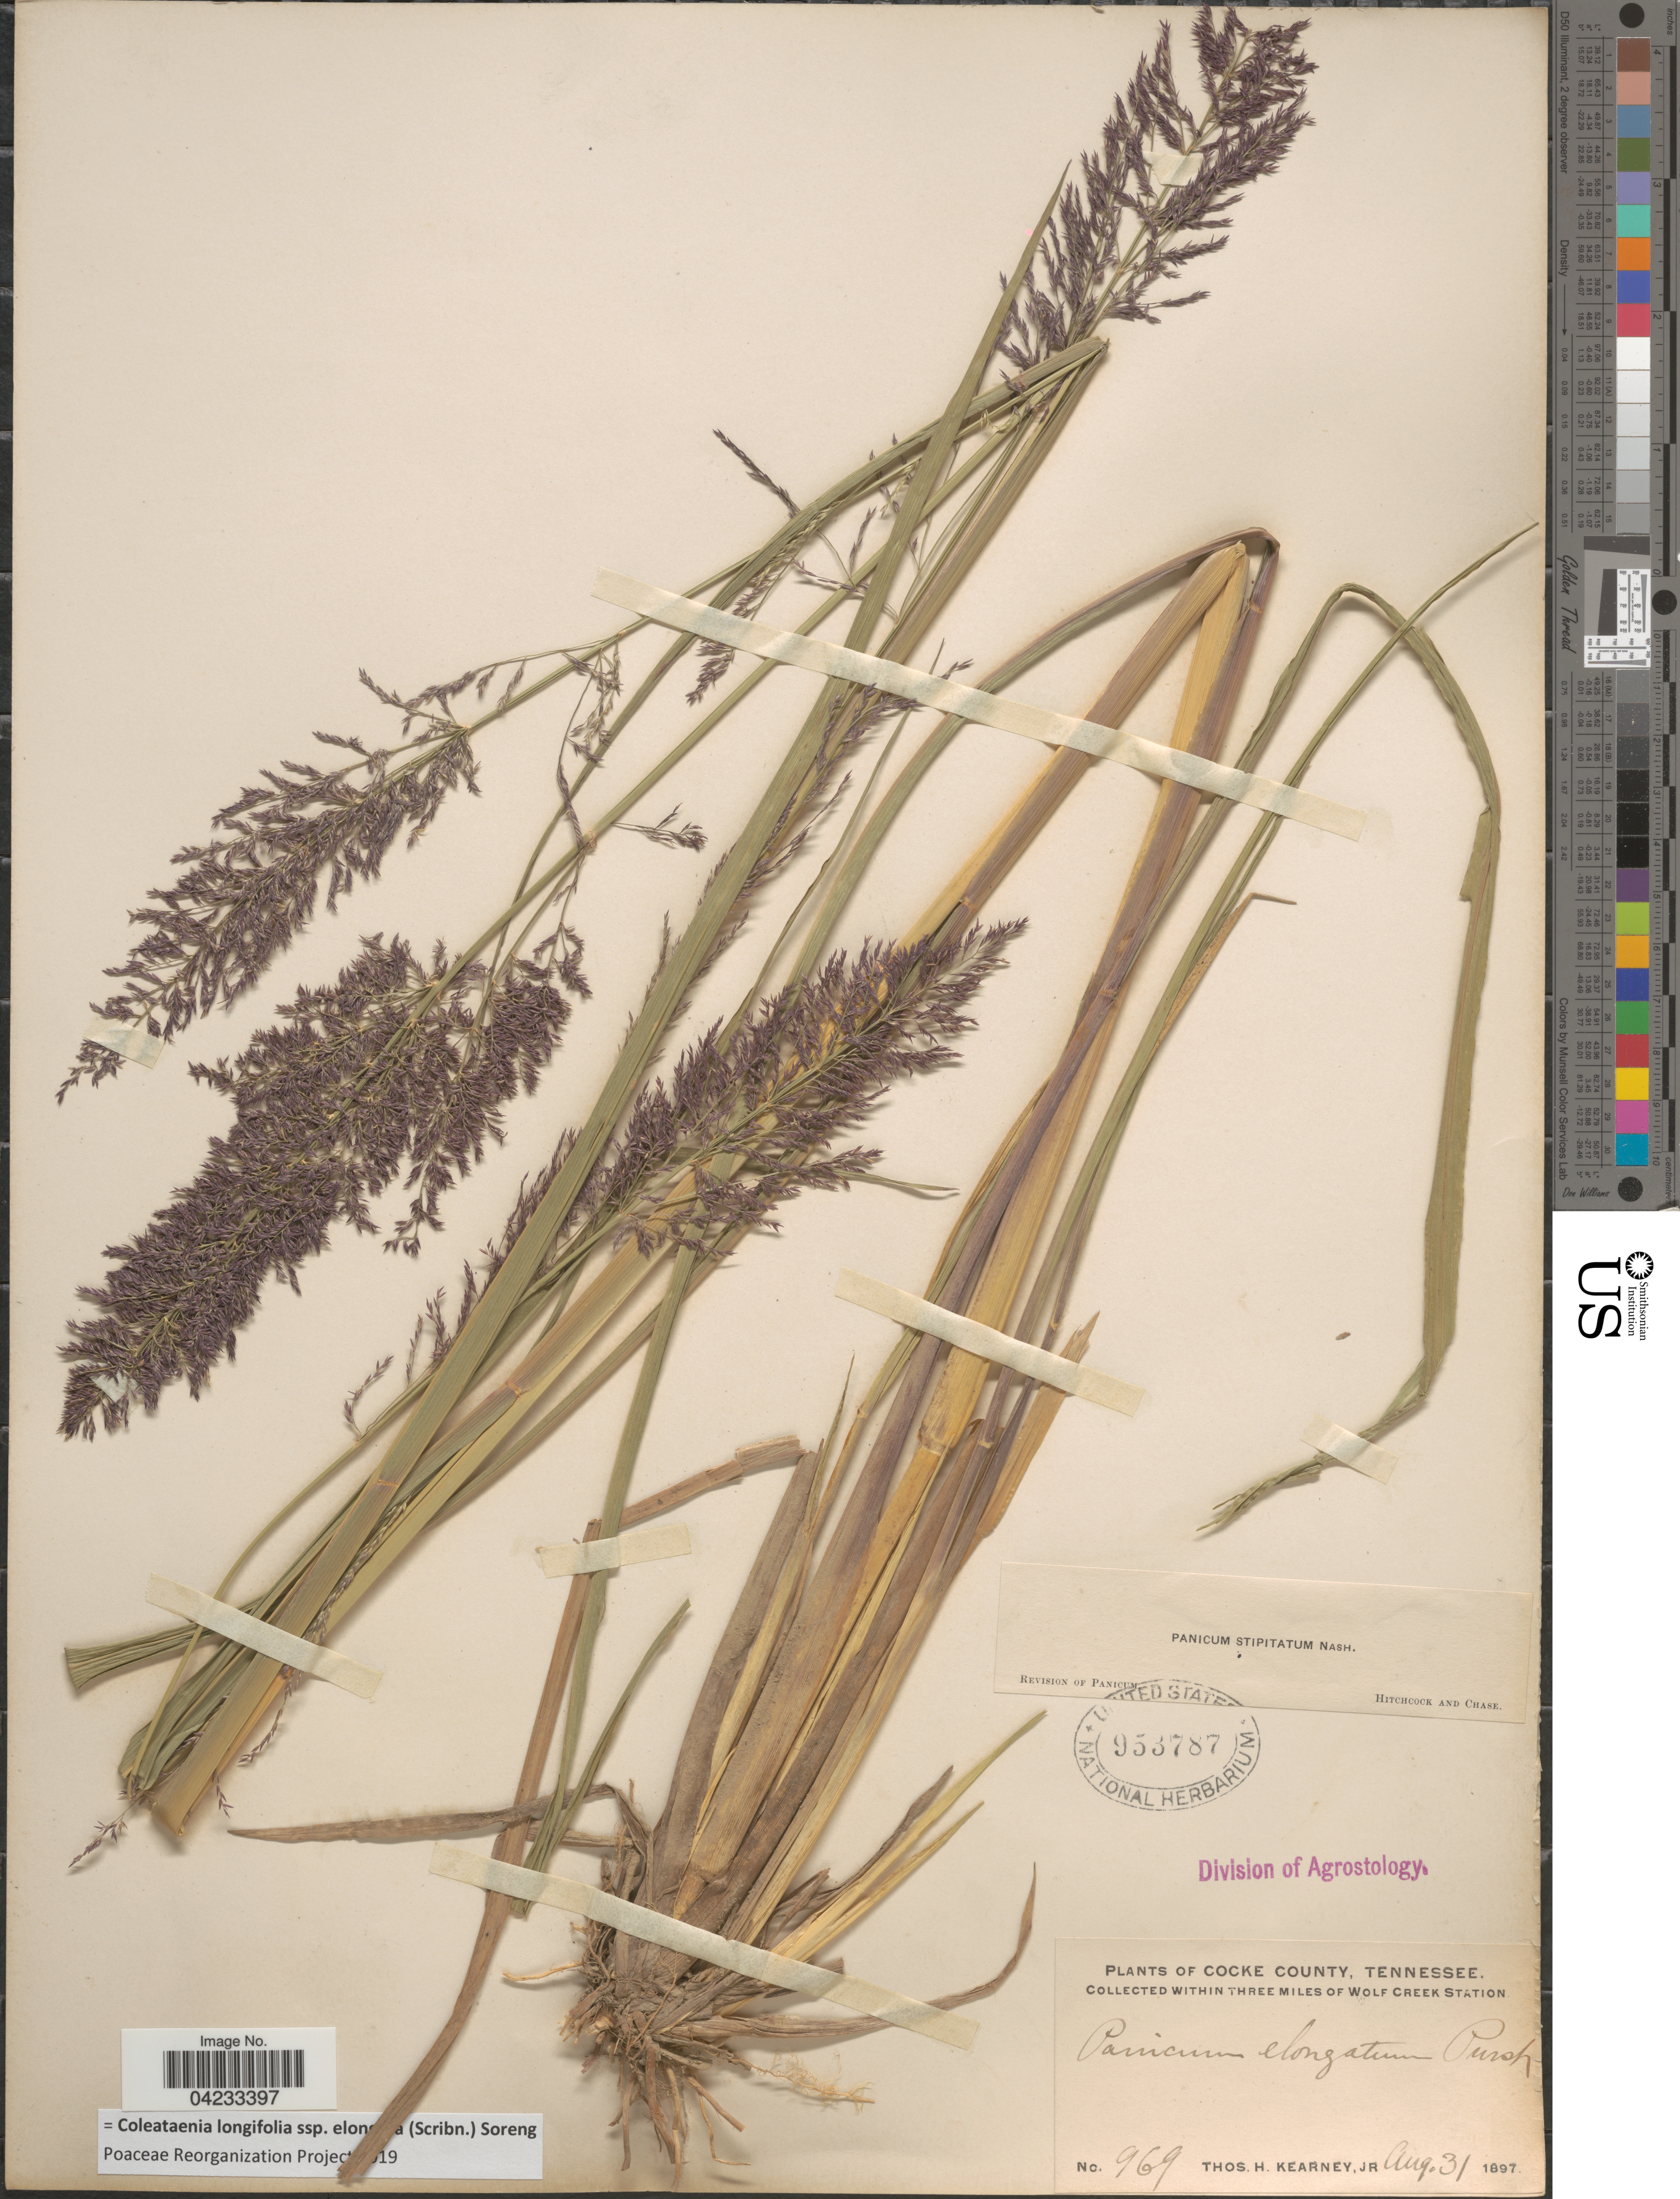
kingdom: Plantae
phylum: Tracheophyta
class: Liliopsida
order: Poales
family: Poaceae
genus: Coleataenia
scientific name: Coleataenia longifolia subsp. elongata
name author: (Scribn.) Soreng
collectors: T. H. Kearney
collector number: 969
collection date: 1897-08-31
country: United States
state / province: Tennessee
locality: Cocke County. Within Three Miles Of Wolf Creek Station.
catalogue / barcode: US 953787